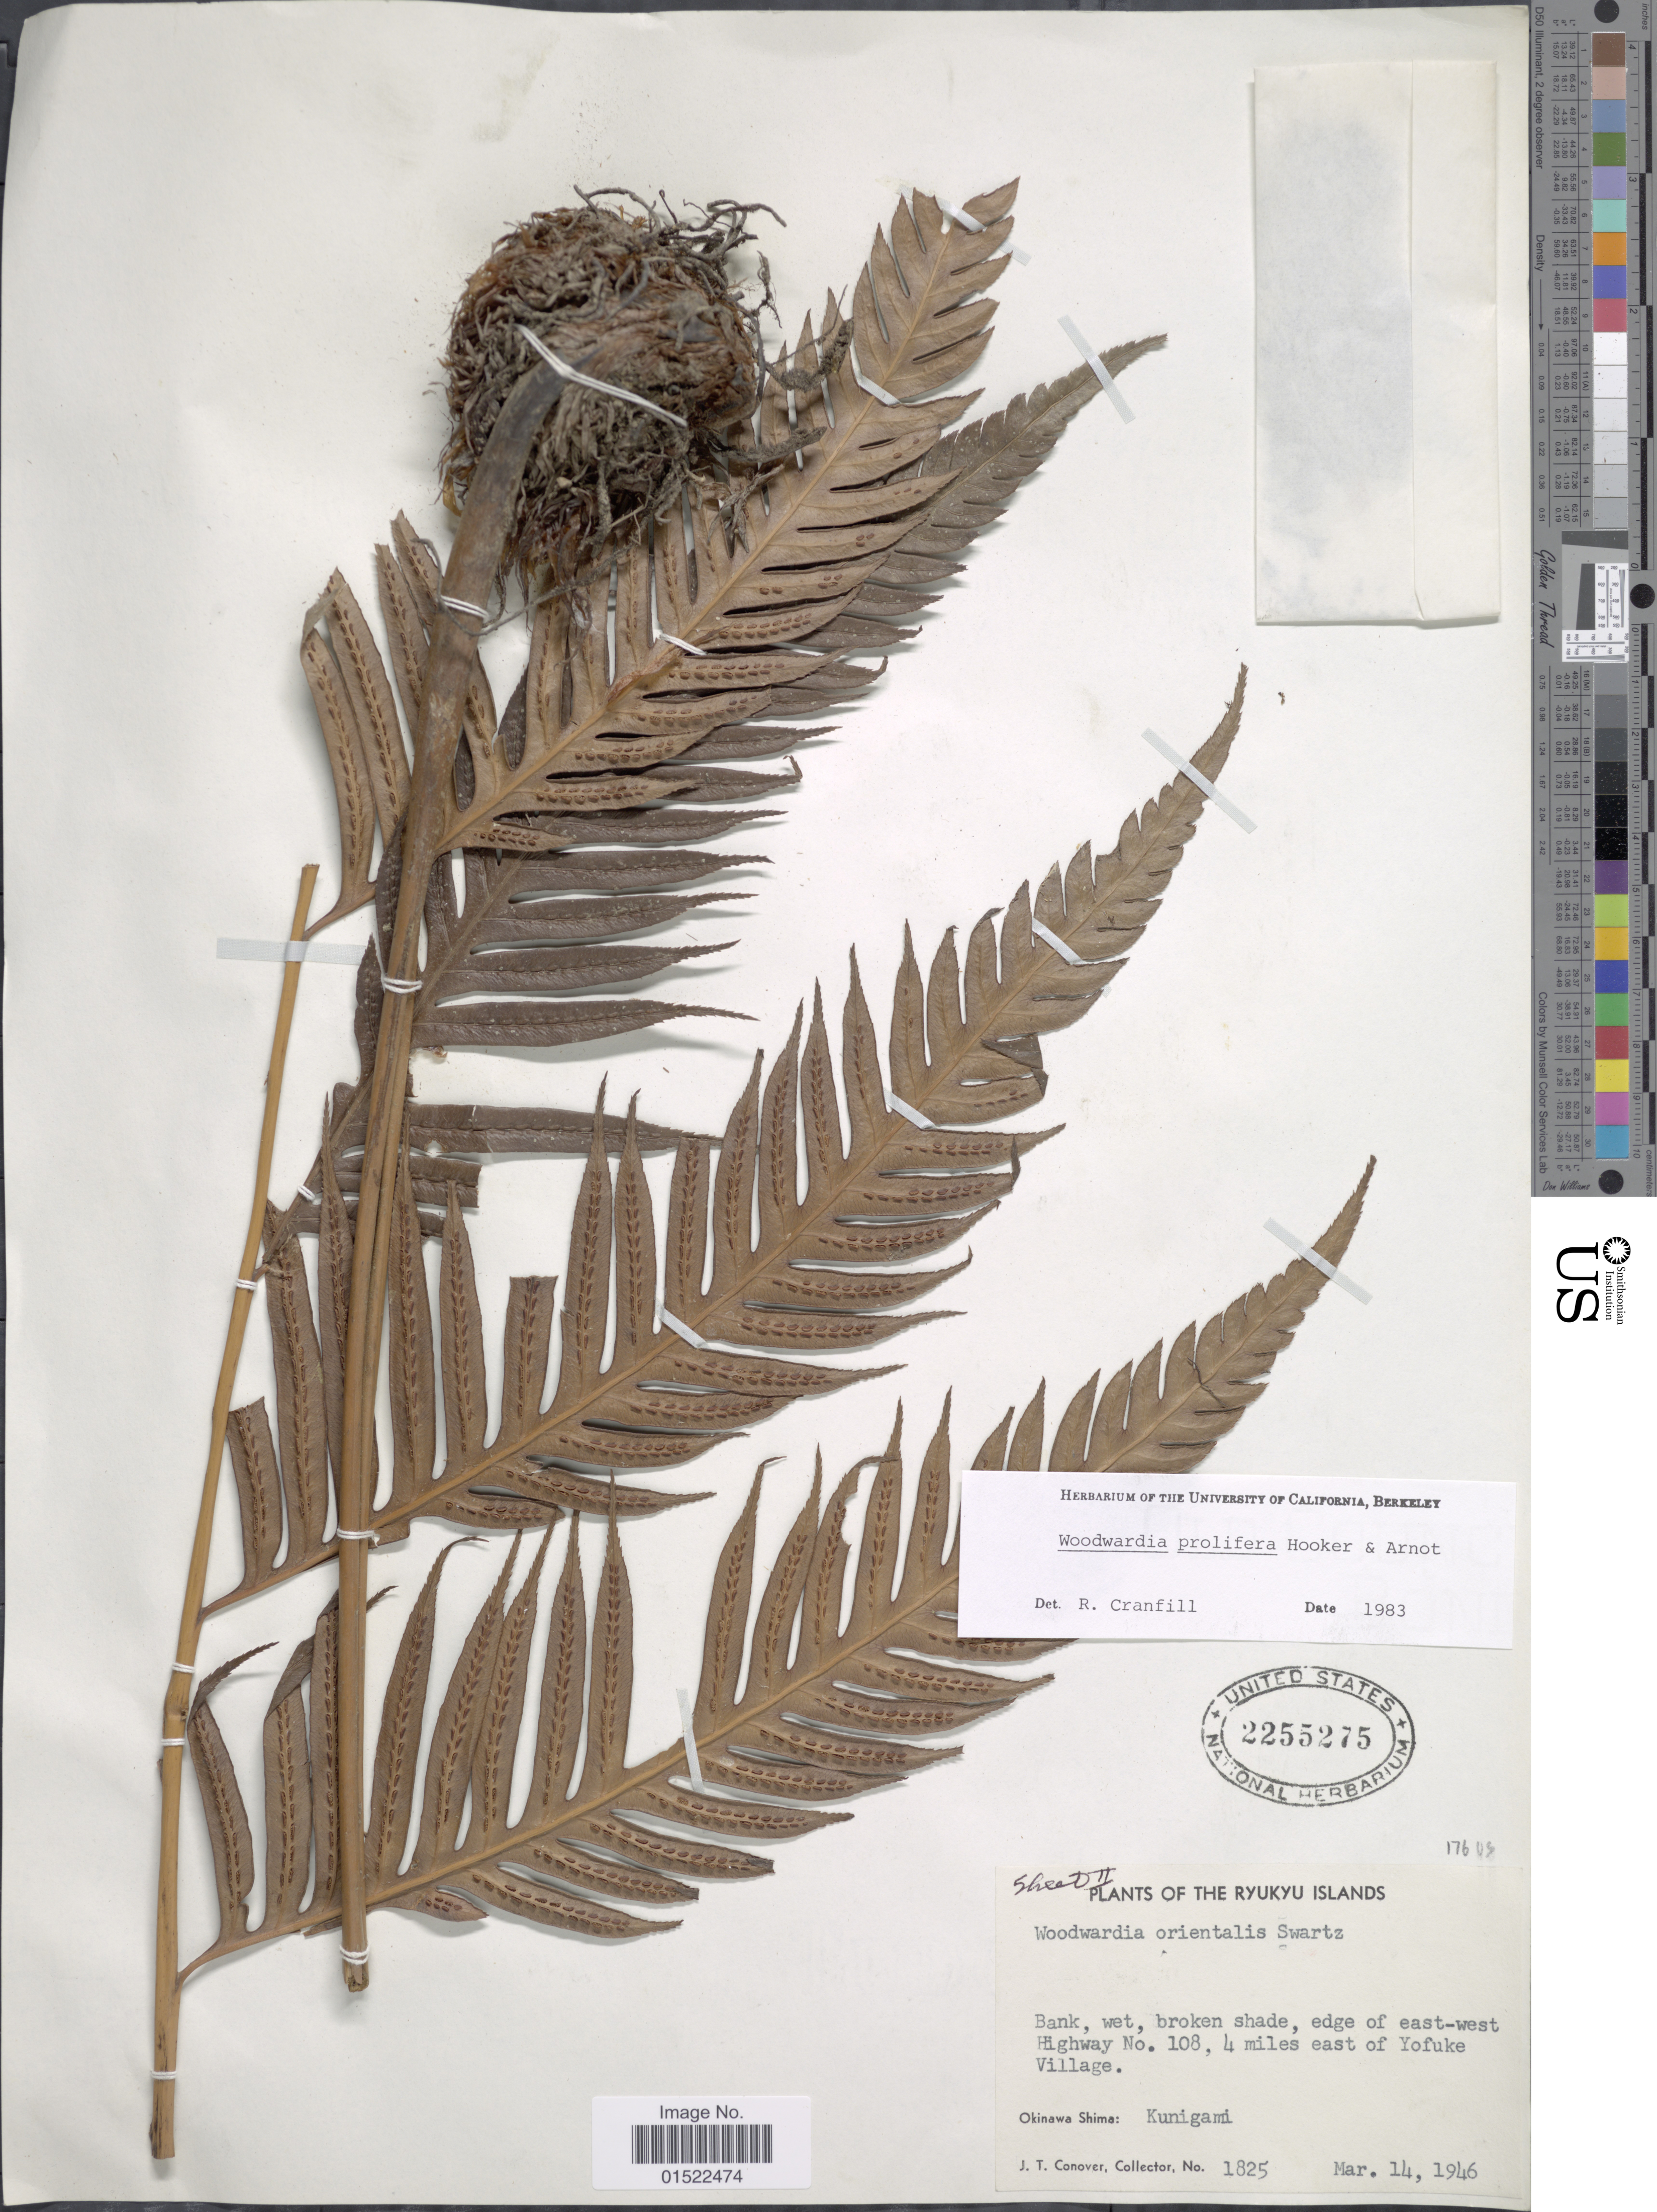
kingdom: Plantae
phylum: Tracheophyta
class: Polypodiopsida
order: Polypodiales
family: Blechnaceae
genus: Woodwardia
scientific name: Woodwardia prolifera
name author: Hook. & Arn.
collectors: J. T. Conover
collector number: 1825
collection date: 1946-03-14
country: Japan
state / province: Okinawa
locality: Okinawa Shima: Kunigami, edge of east-west Highway No. 108, 4 miles east of Yofuke Village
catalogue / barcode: US 2255275